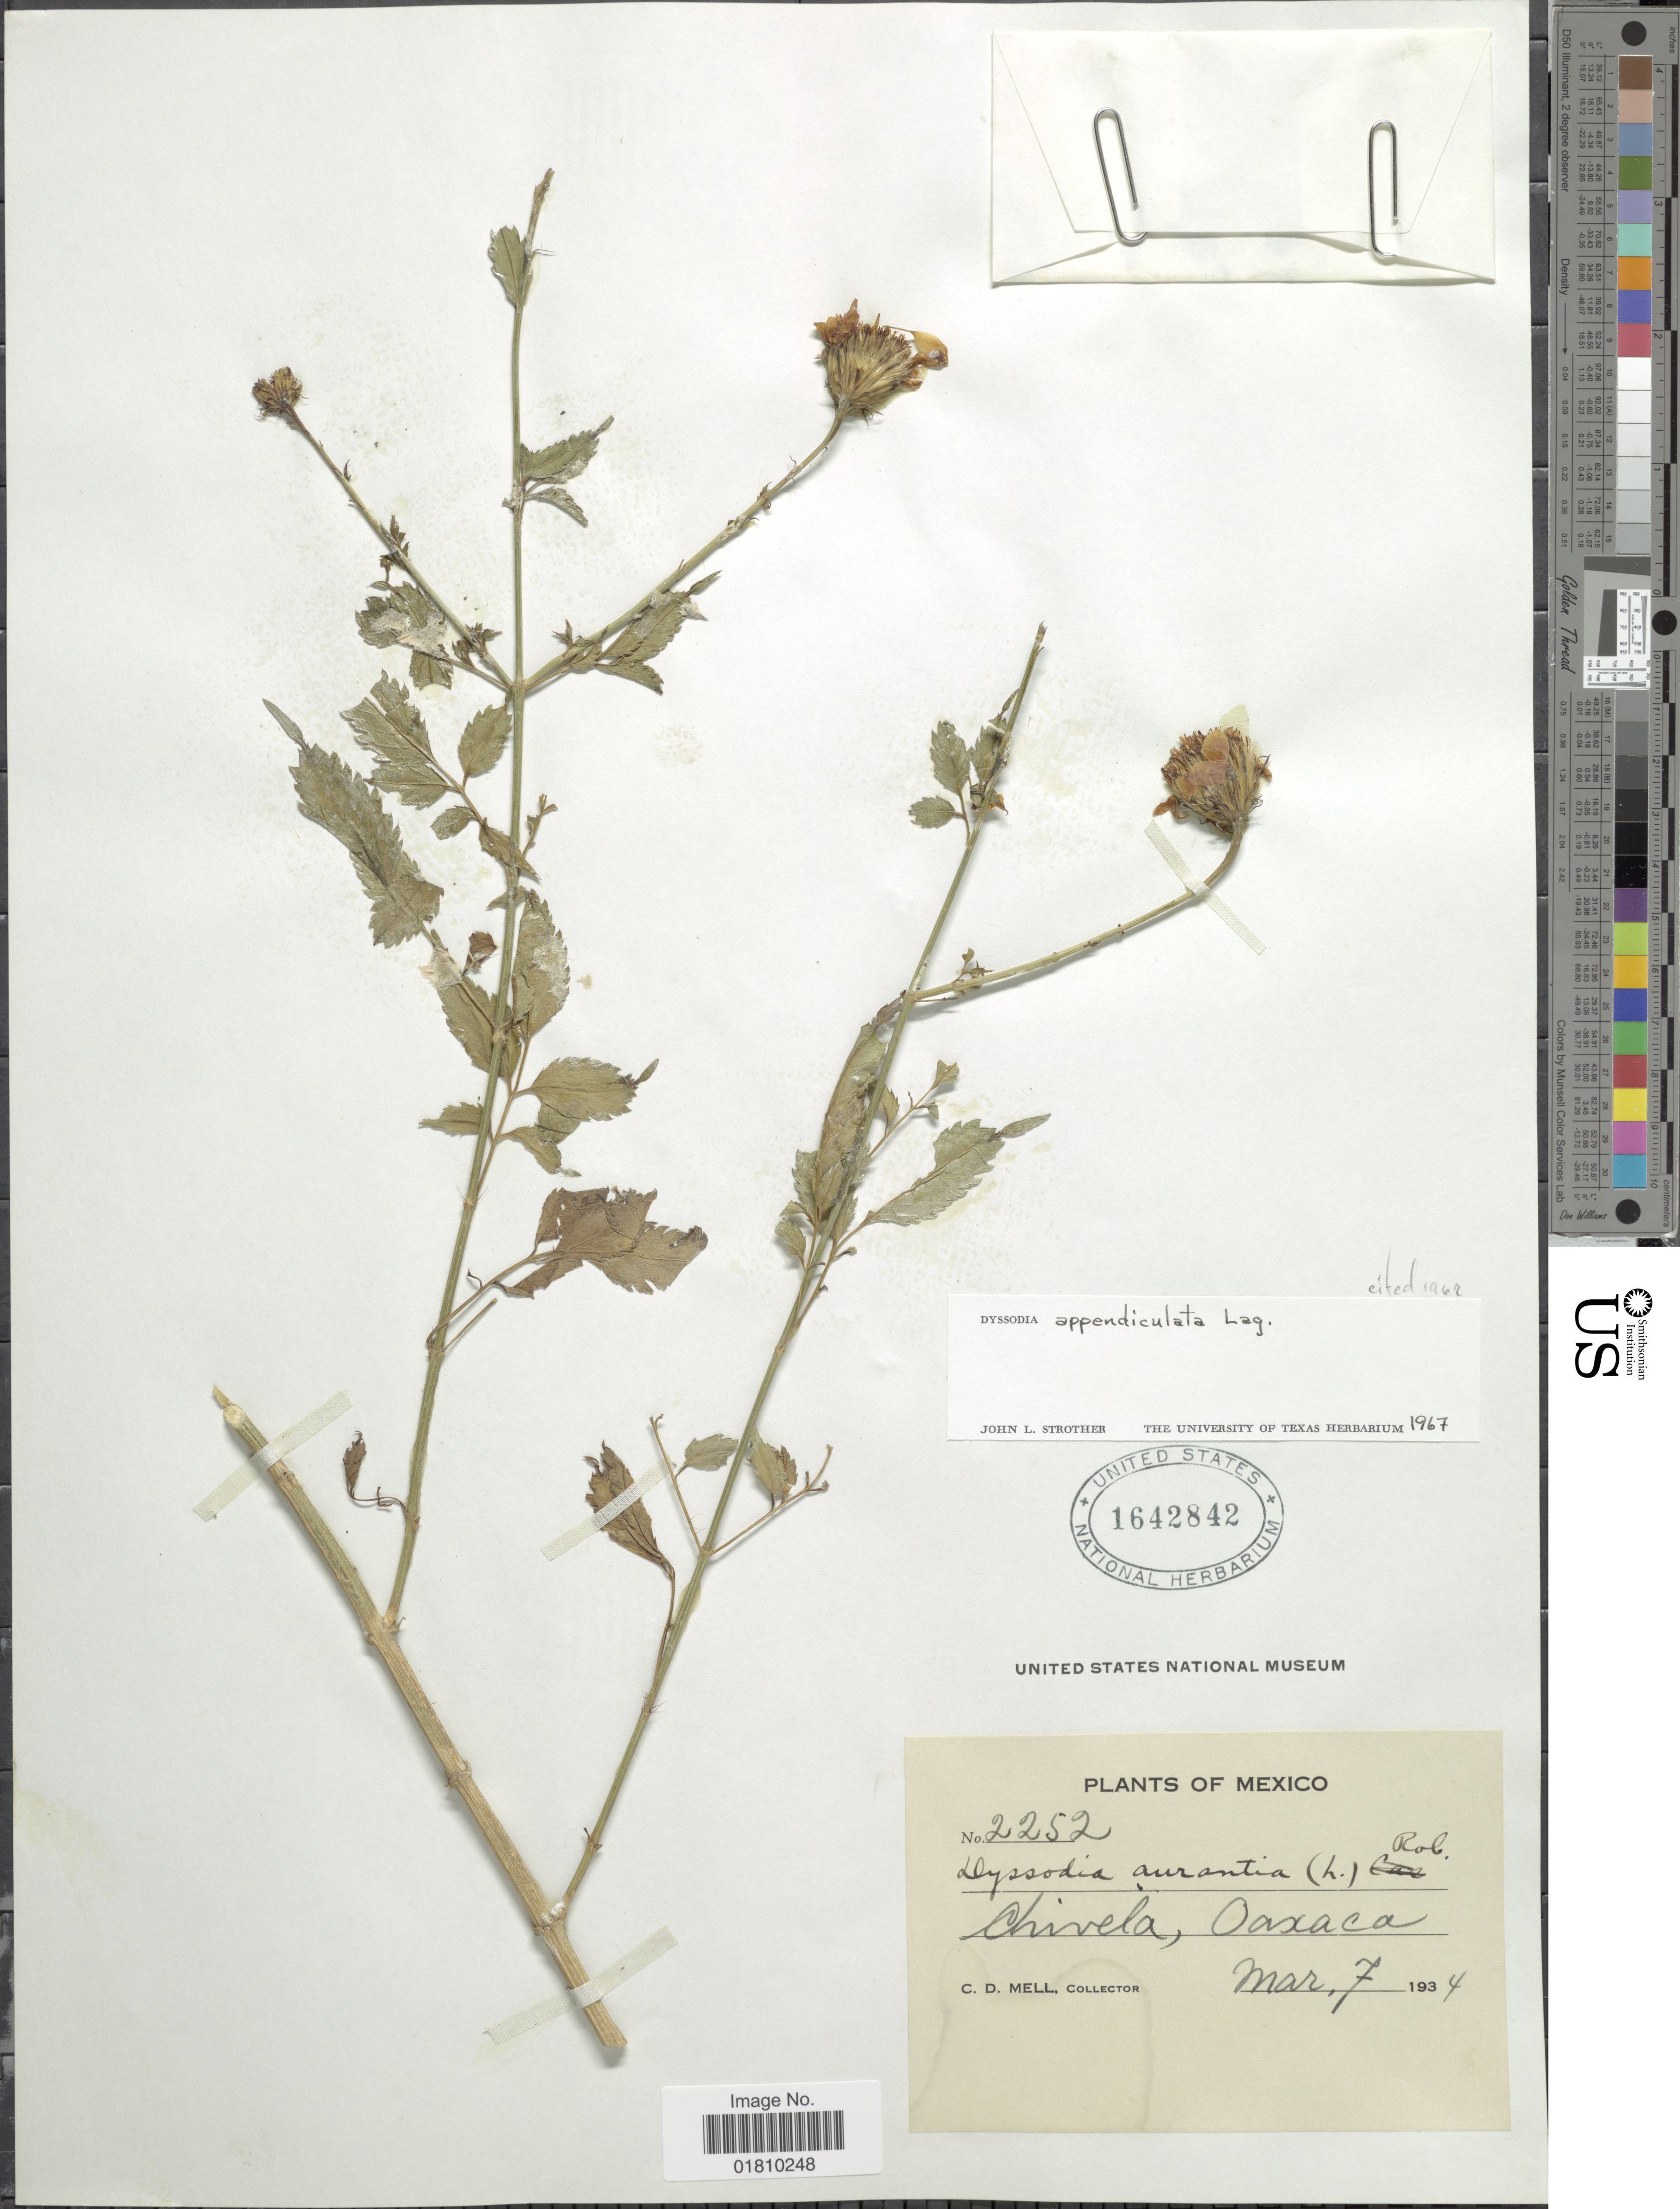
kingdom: Plantae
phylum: Tracheophyta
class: Magnoliopsida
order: Asterales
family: Asteraceae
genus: Adenophyllum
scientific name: Adenophyllum appendiculatum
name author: (Lag.) Strother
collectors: C. D. Mell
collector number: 2252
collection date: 1934-03-07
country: Mexico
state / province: Oaxaca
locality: Chivela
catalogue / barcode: US 1642842